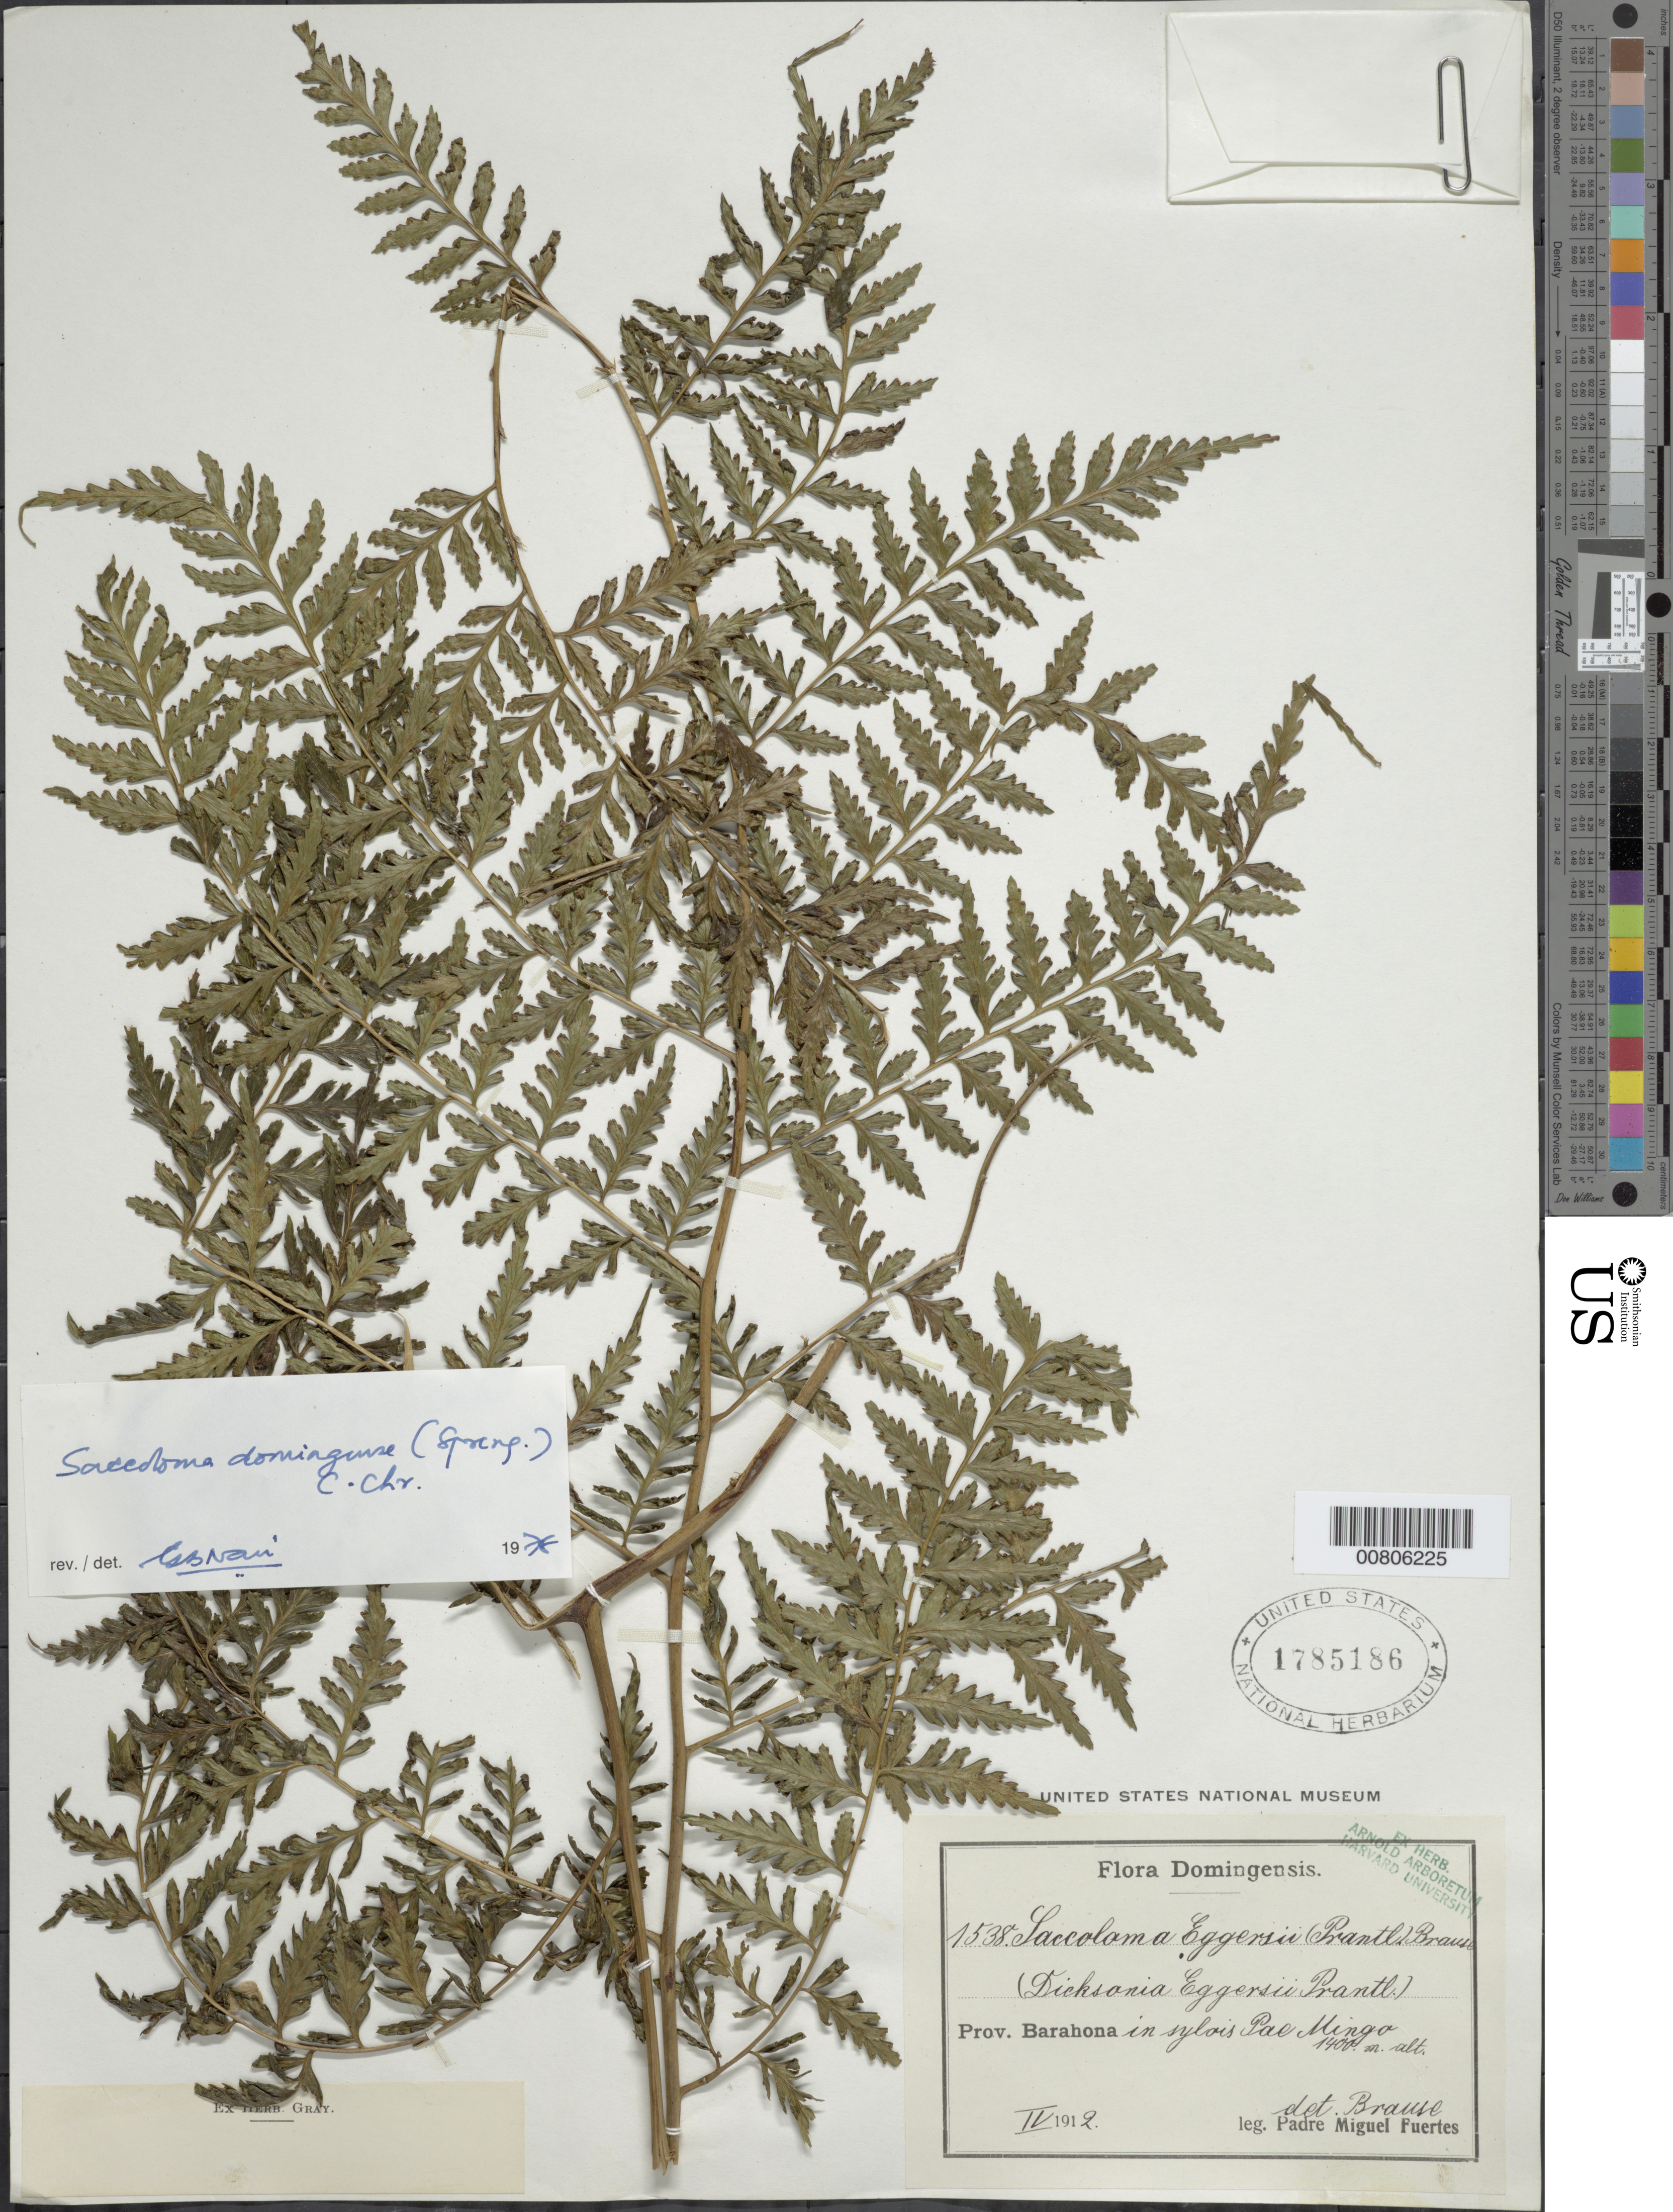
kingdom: Plantae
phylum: Tracheophyta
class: Polypodiopsida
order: Polypodiales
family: Saccolomataceae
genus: Saccoloma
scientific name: Saccoloma domingense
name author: (Spreng.) C. Chr.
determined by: Nair, G. B.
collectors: M. D. Fuertes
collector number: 1538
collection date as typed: Apr 1912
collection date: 1912-04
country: Dominican Republic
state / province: Barahona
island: Hispaniola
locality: Pae Mingo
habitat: Sylvis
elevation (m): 1400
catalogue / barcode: US 1785186